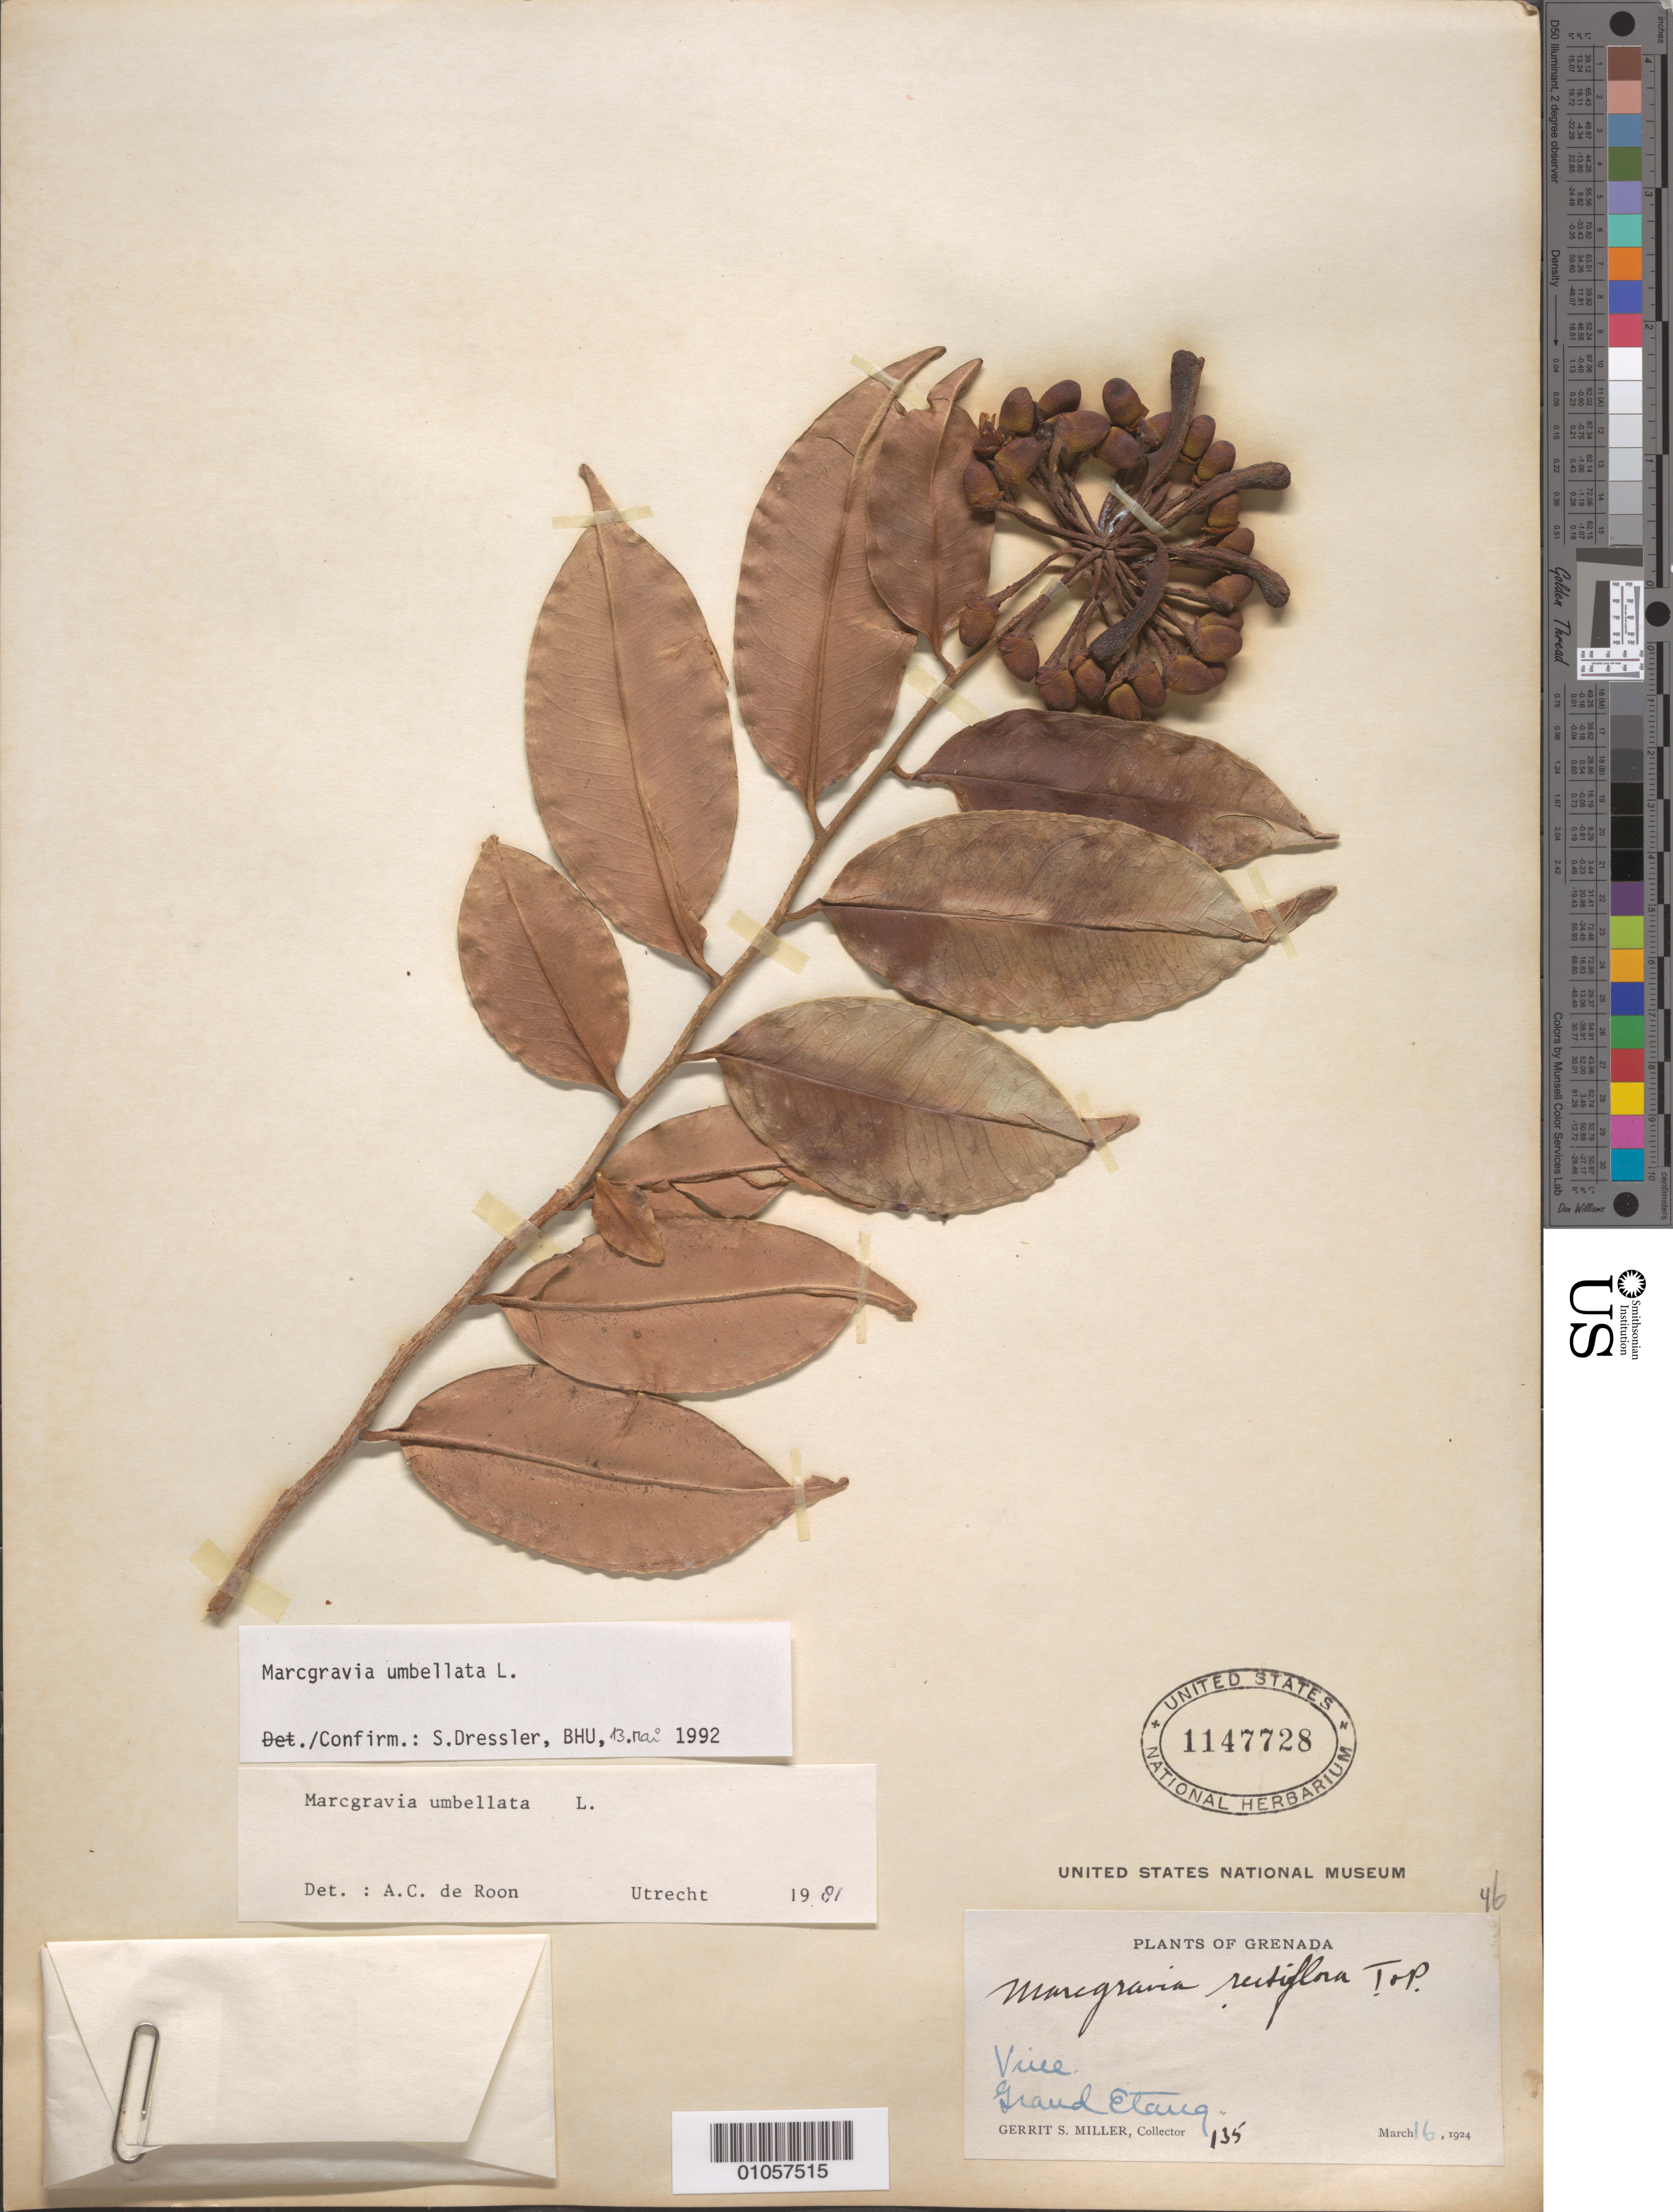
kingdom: Plantae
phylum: Tracheophyta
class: Magnoliopsida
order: Ericales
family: Marcgraviaceae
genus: Marcgravia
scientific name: Marcgravia umbellata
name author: L.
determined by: Dressler, S., (FR), Forschungsinstitut Und Naturmuseum Senckenberg (GERMANY)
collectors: G. S. Miller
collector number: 135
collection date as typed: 16 Mar 1924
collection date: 1924-03-16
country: Grenada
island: Grenada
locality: Grand Etang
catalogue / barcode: US 1147728